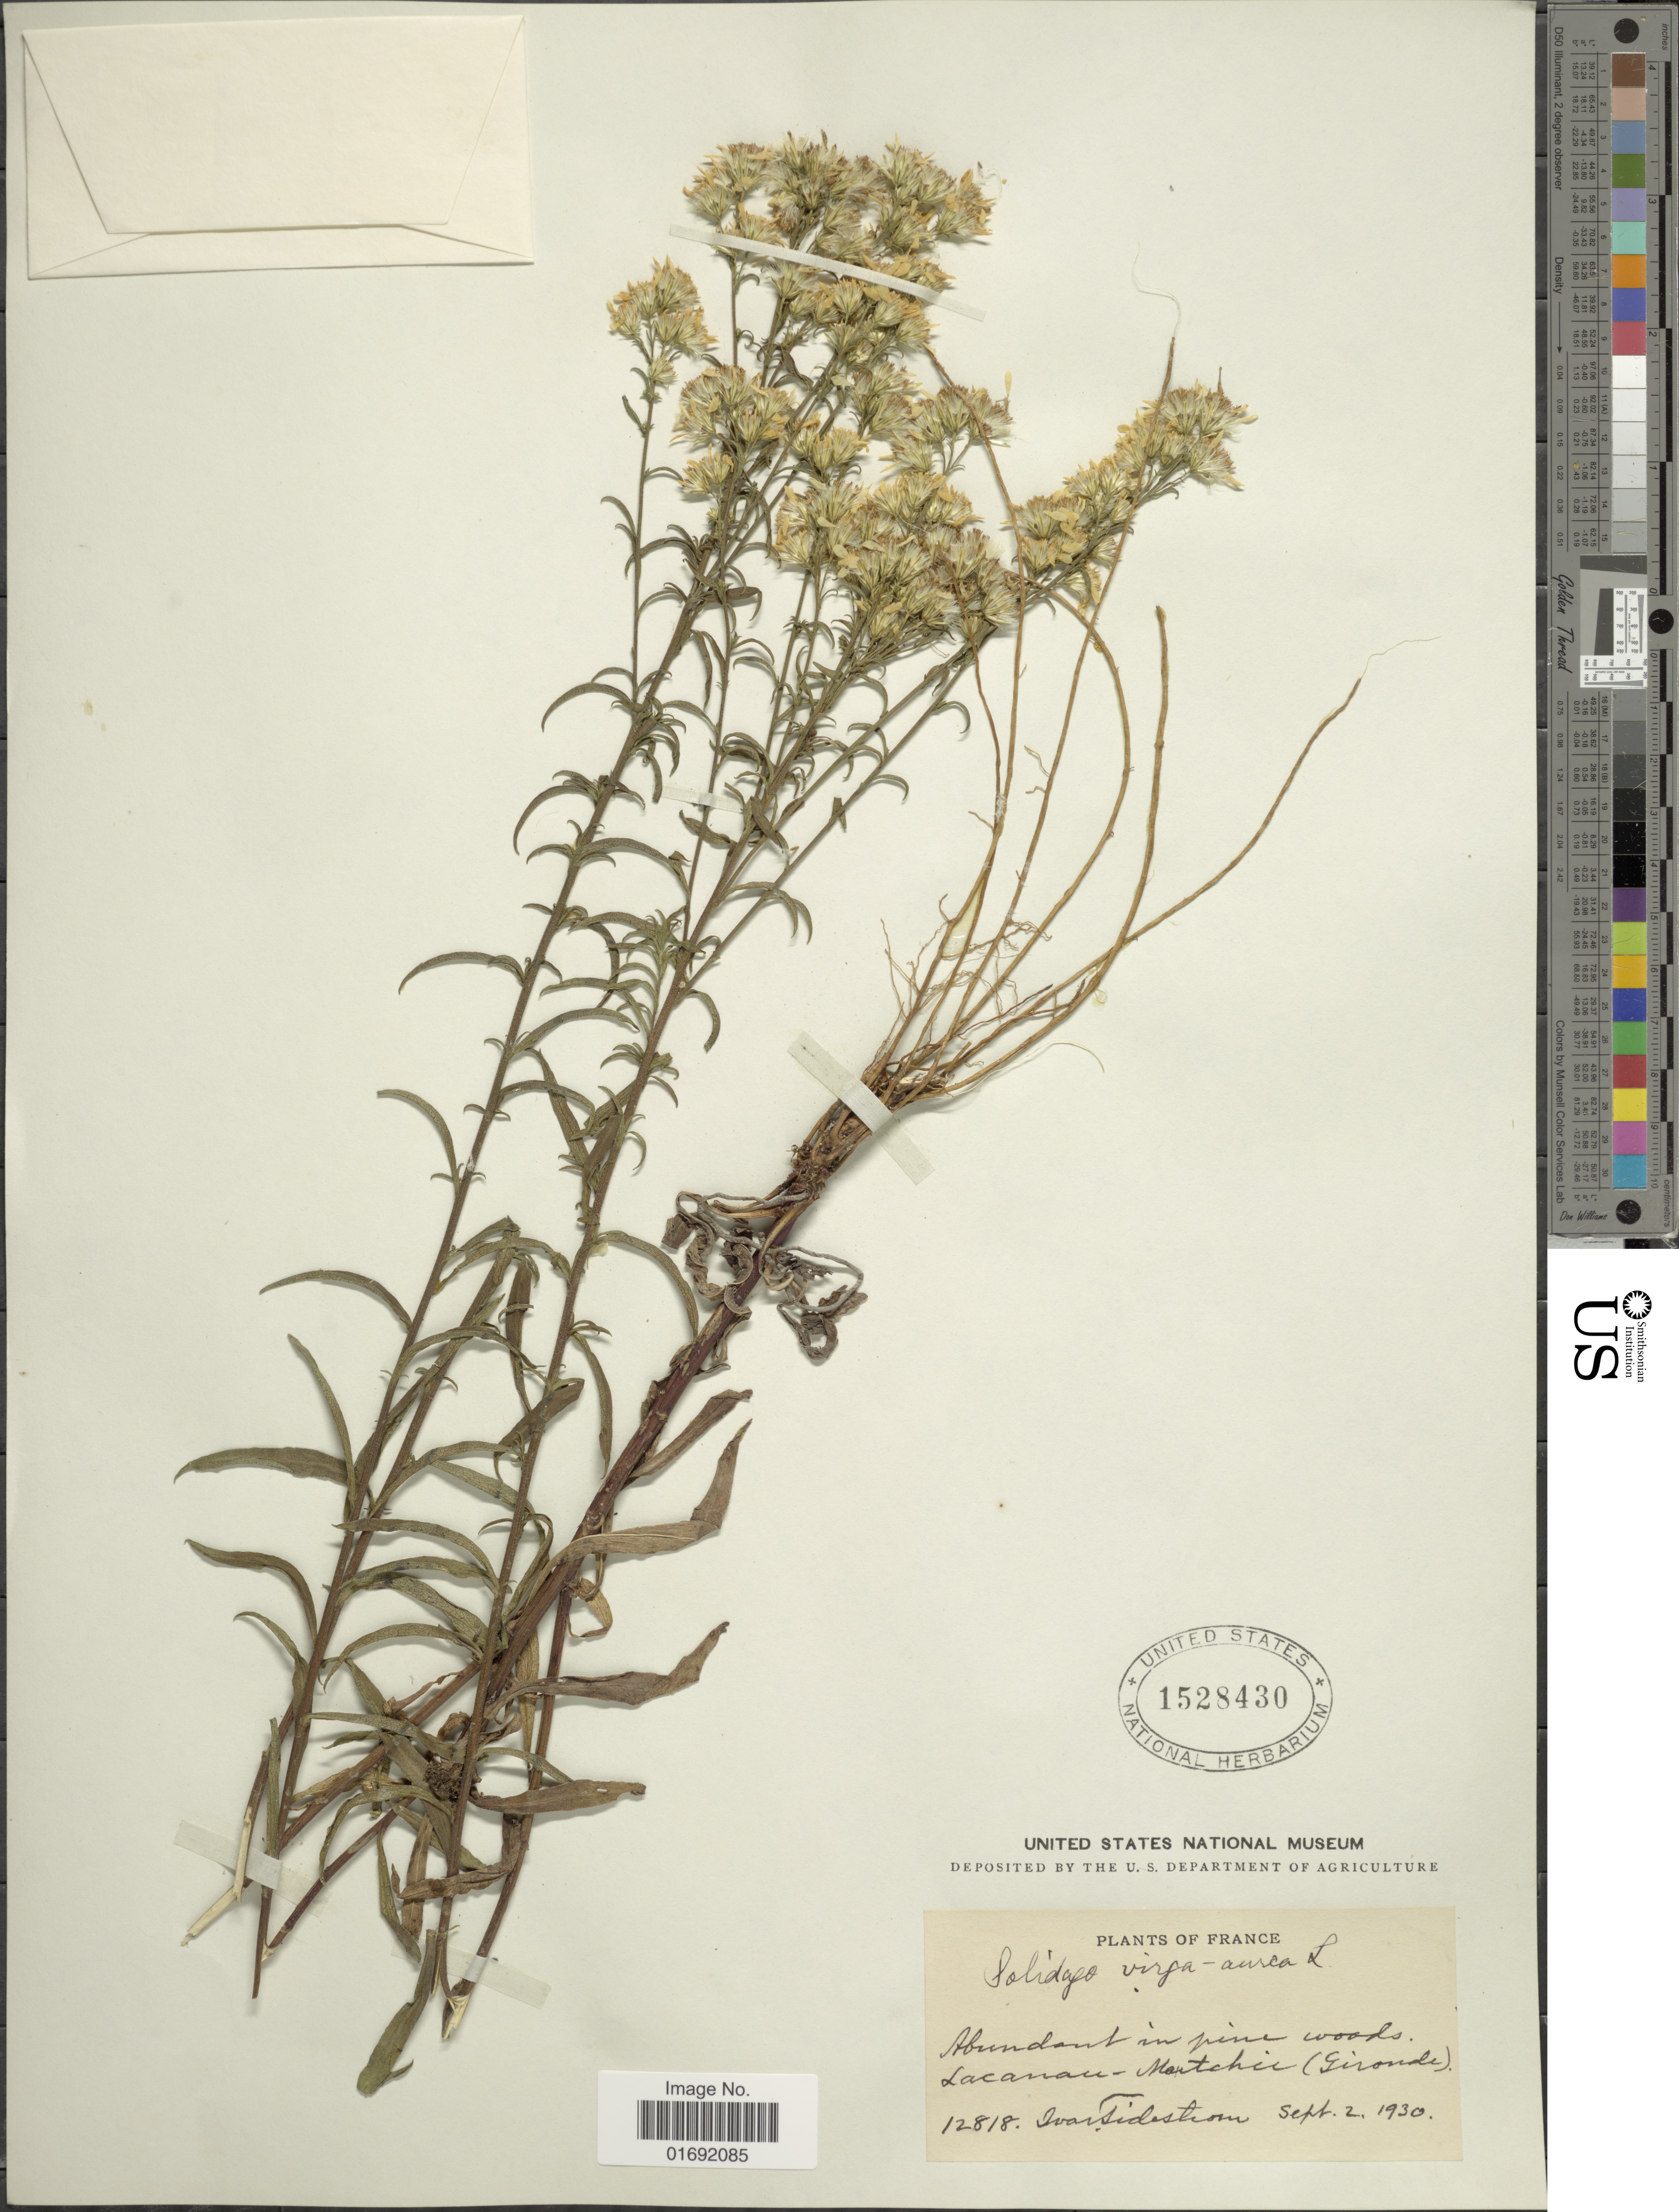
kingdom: Plantae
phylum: Tracheophyta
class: Magnoliopsida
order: Asterales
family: Asteraceae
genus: Solidago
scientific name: Solidago virgaurea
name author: L.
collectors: I. F. Tidestrom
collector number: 12818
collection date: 1930-09-02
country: France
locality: Lacanau-Mantchie (Gironde)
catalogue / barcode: US 1528430